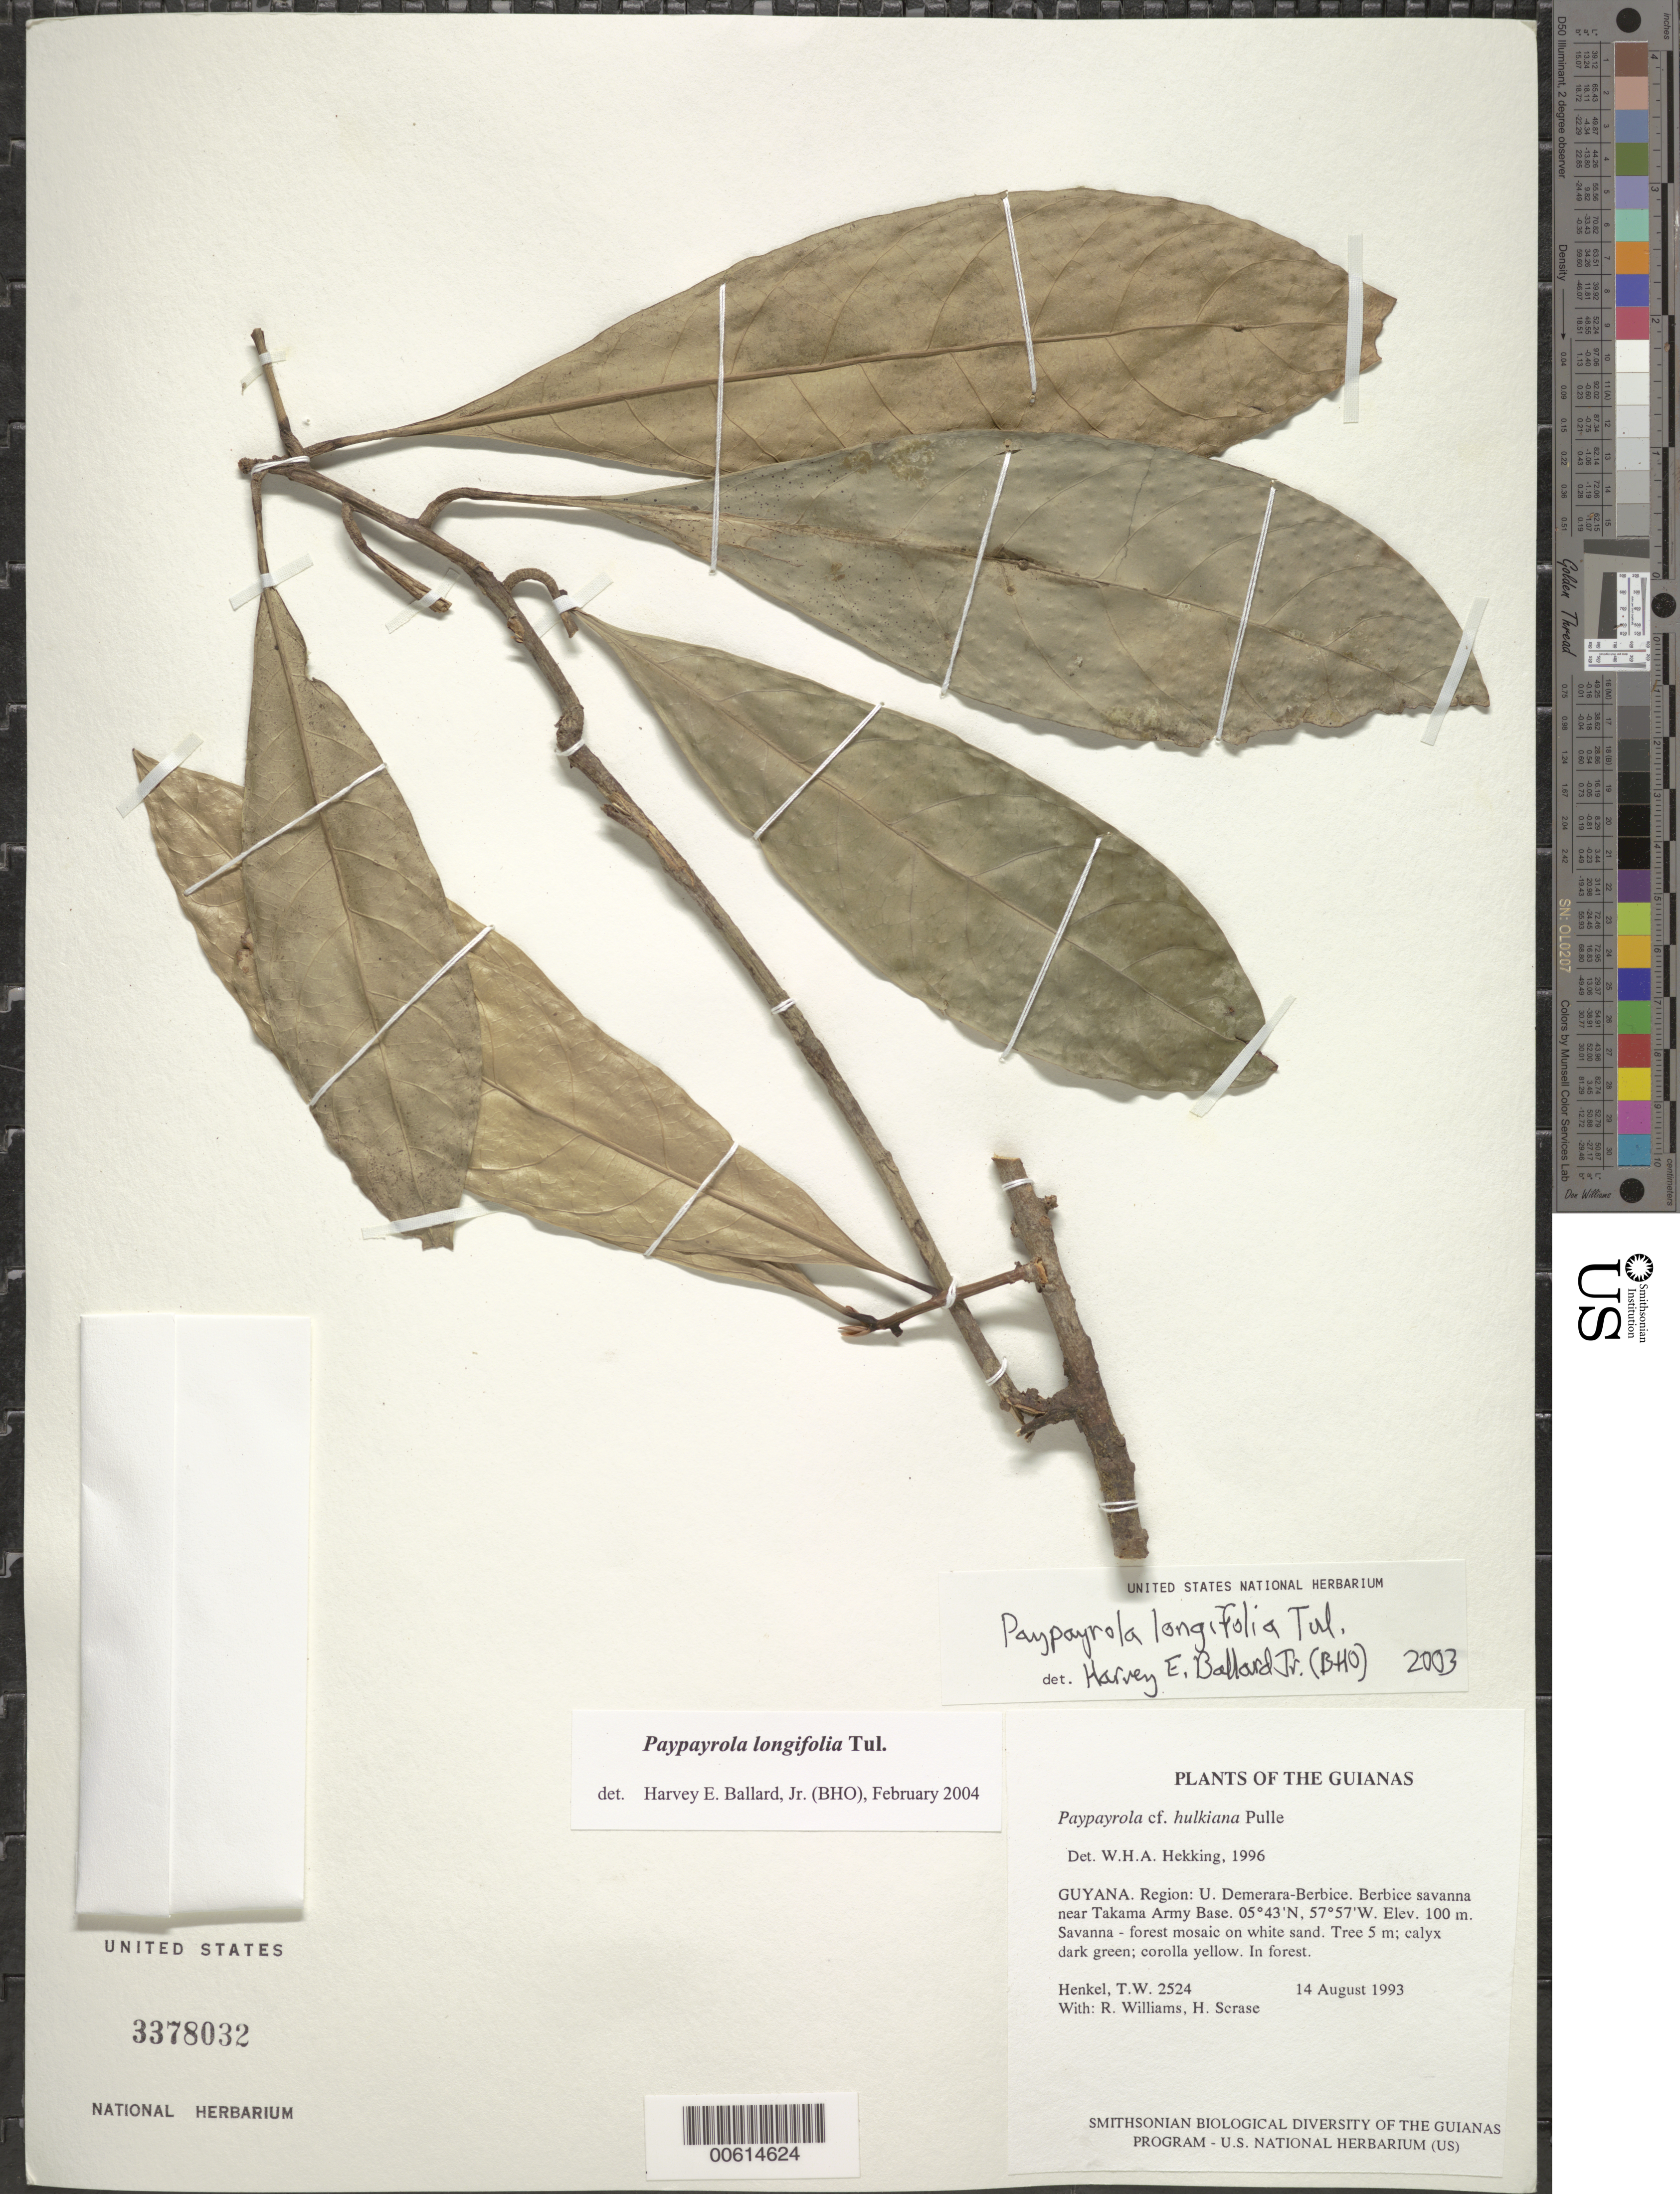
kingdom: Plantae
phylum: Tracheophyta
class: Magnoliopsida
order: Malpighiales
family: Violaceae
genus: Paypayrola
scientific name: Paypayrola longifolia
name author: Tul.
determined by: Ballard, Harvey E.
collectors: T. Henkel, R. Williams & H. Scrase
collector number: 2524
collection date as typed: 14 August 1993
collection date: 1993-08-14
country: Guyana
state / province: U. Demerara-Berbice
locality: Berbice savanna near Takama Army Base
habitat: Savanna - forest mosaic on white sand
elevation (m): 100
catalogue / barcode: US 3378032